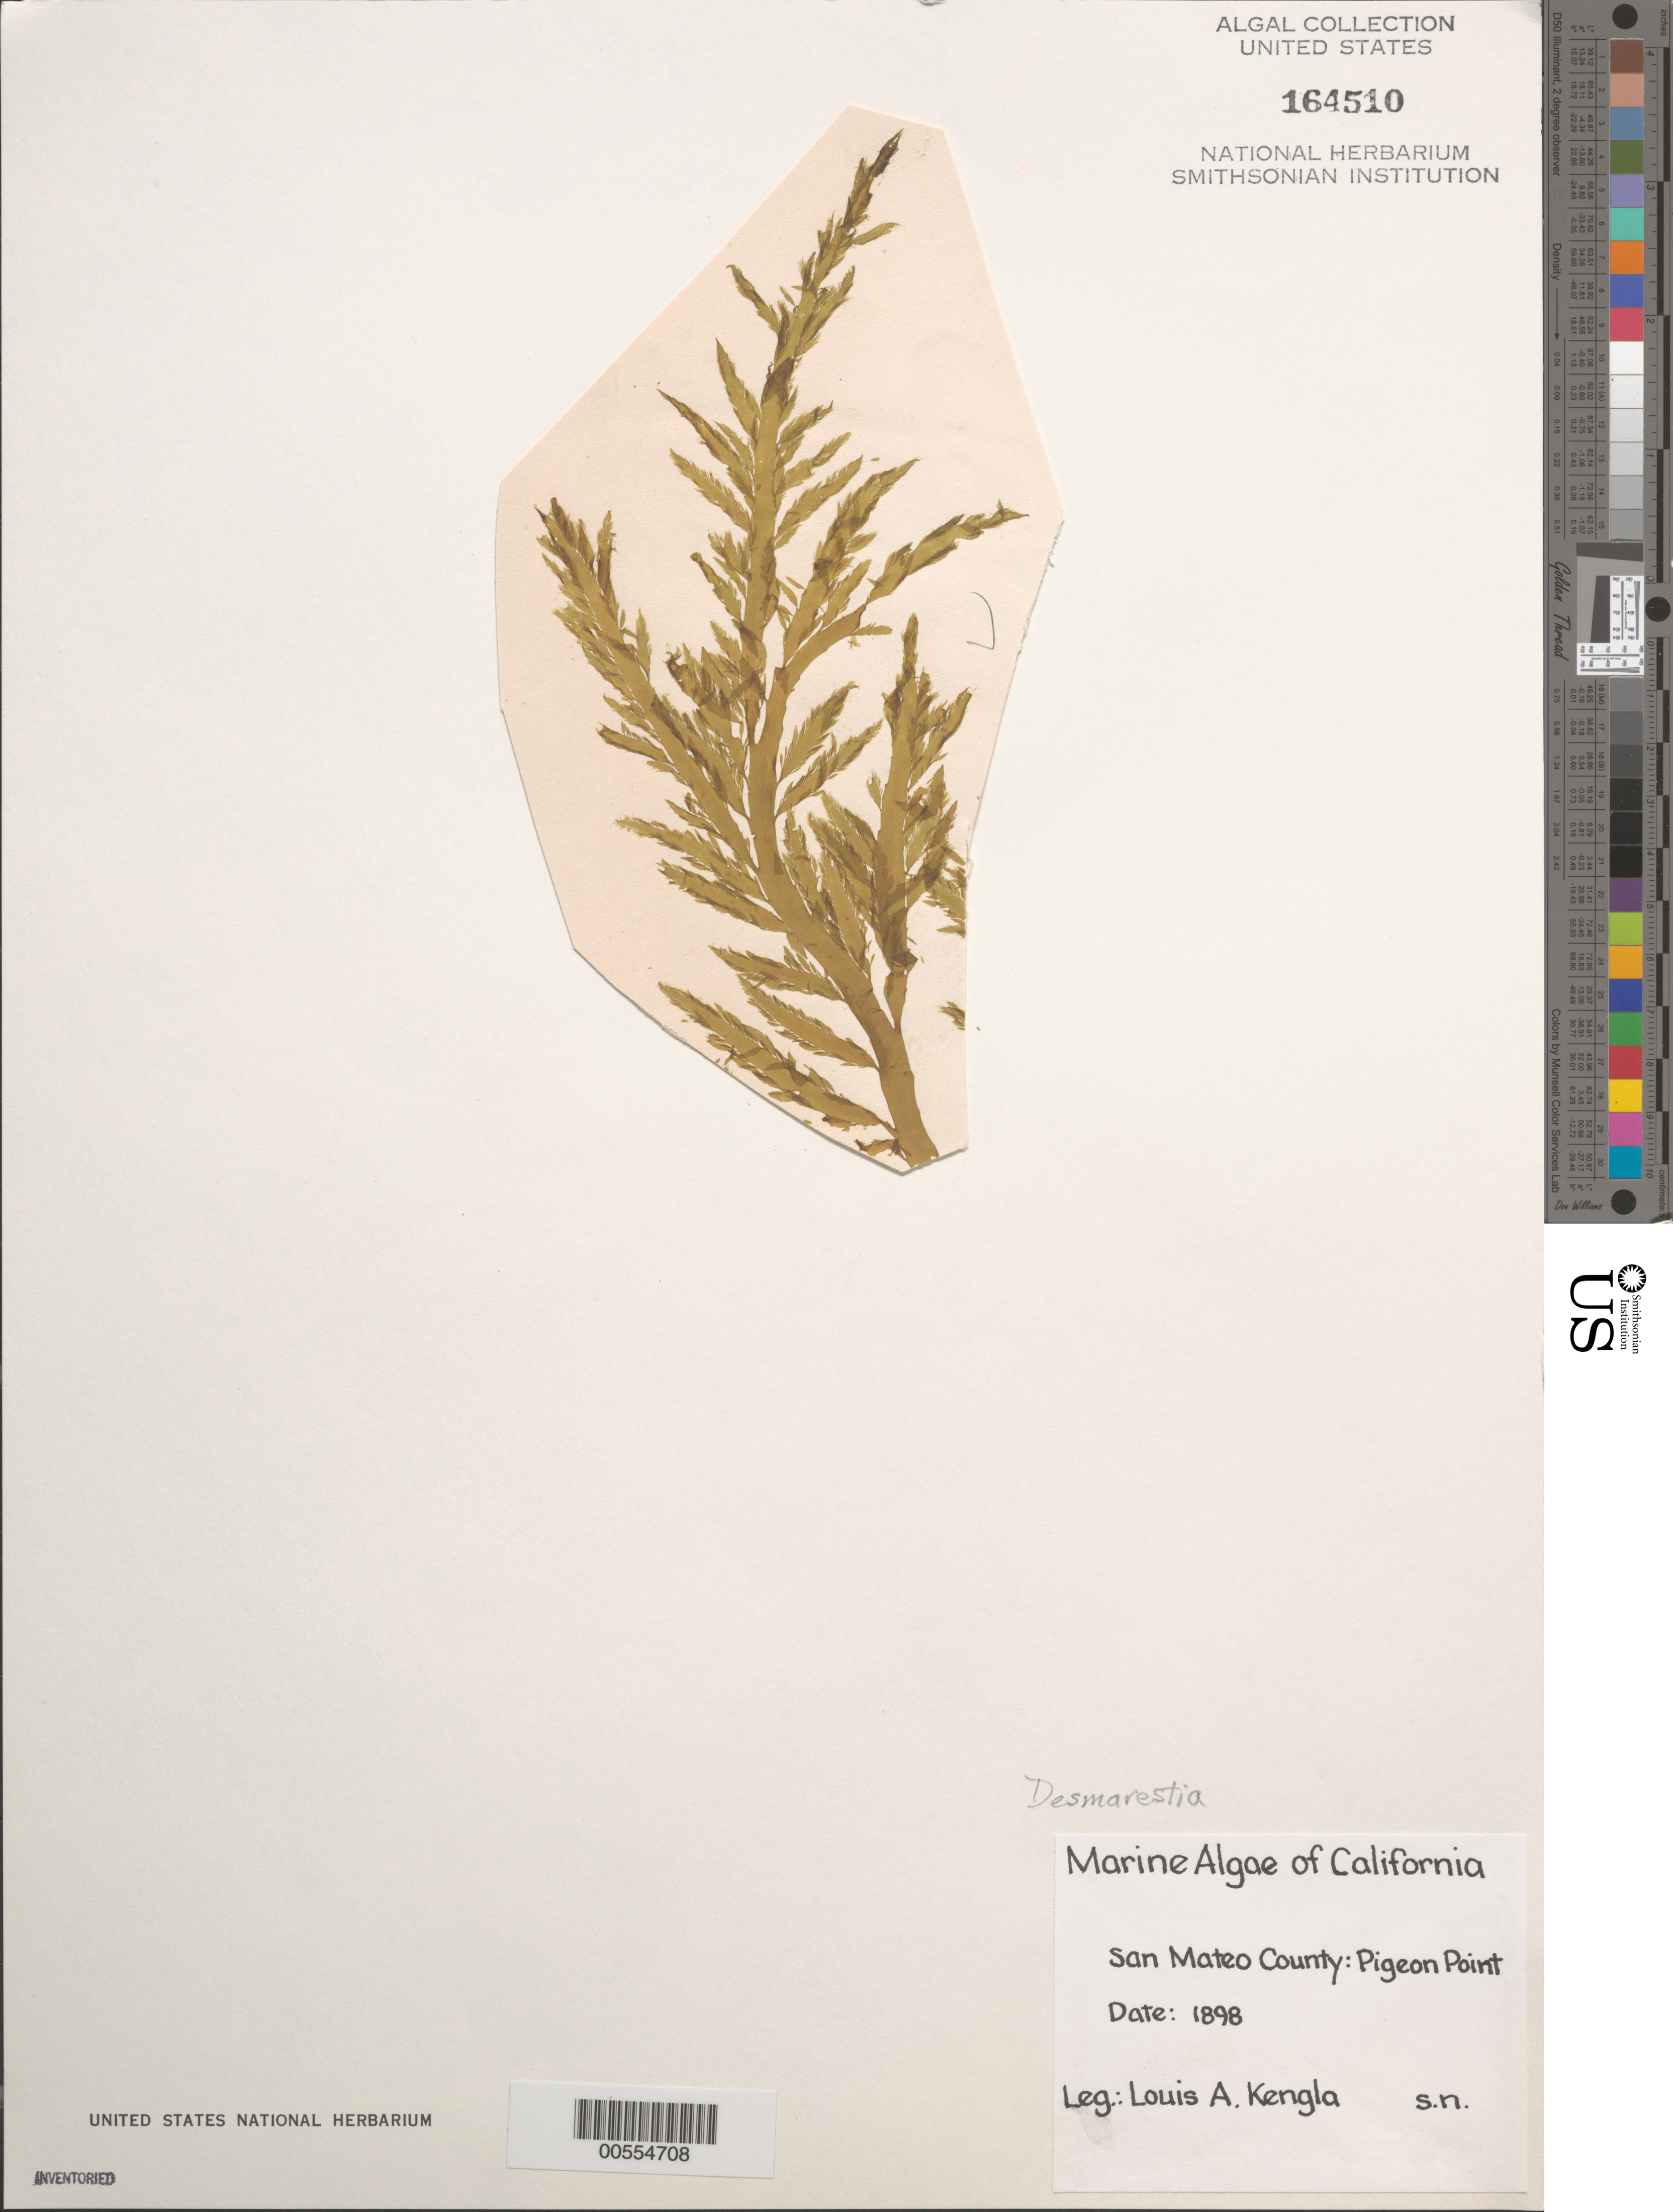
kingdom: Chromista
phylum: Ochrophyta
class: Phaeophyceae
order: Desmarestiales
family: Desmarestiaceae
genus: Desmarestia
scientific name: Desmarestia sp.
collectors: L. Kengla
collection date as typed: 1898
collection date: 1898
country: United States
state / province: California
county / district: San Mateo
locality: Pigeon Point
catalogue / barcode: US 164510